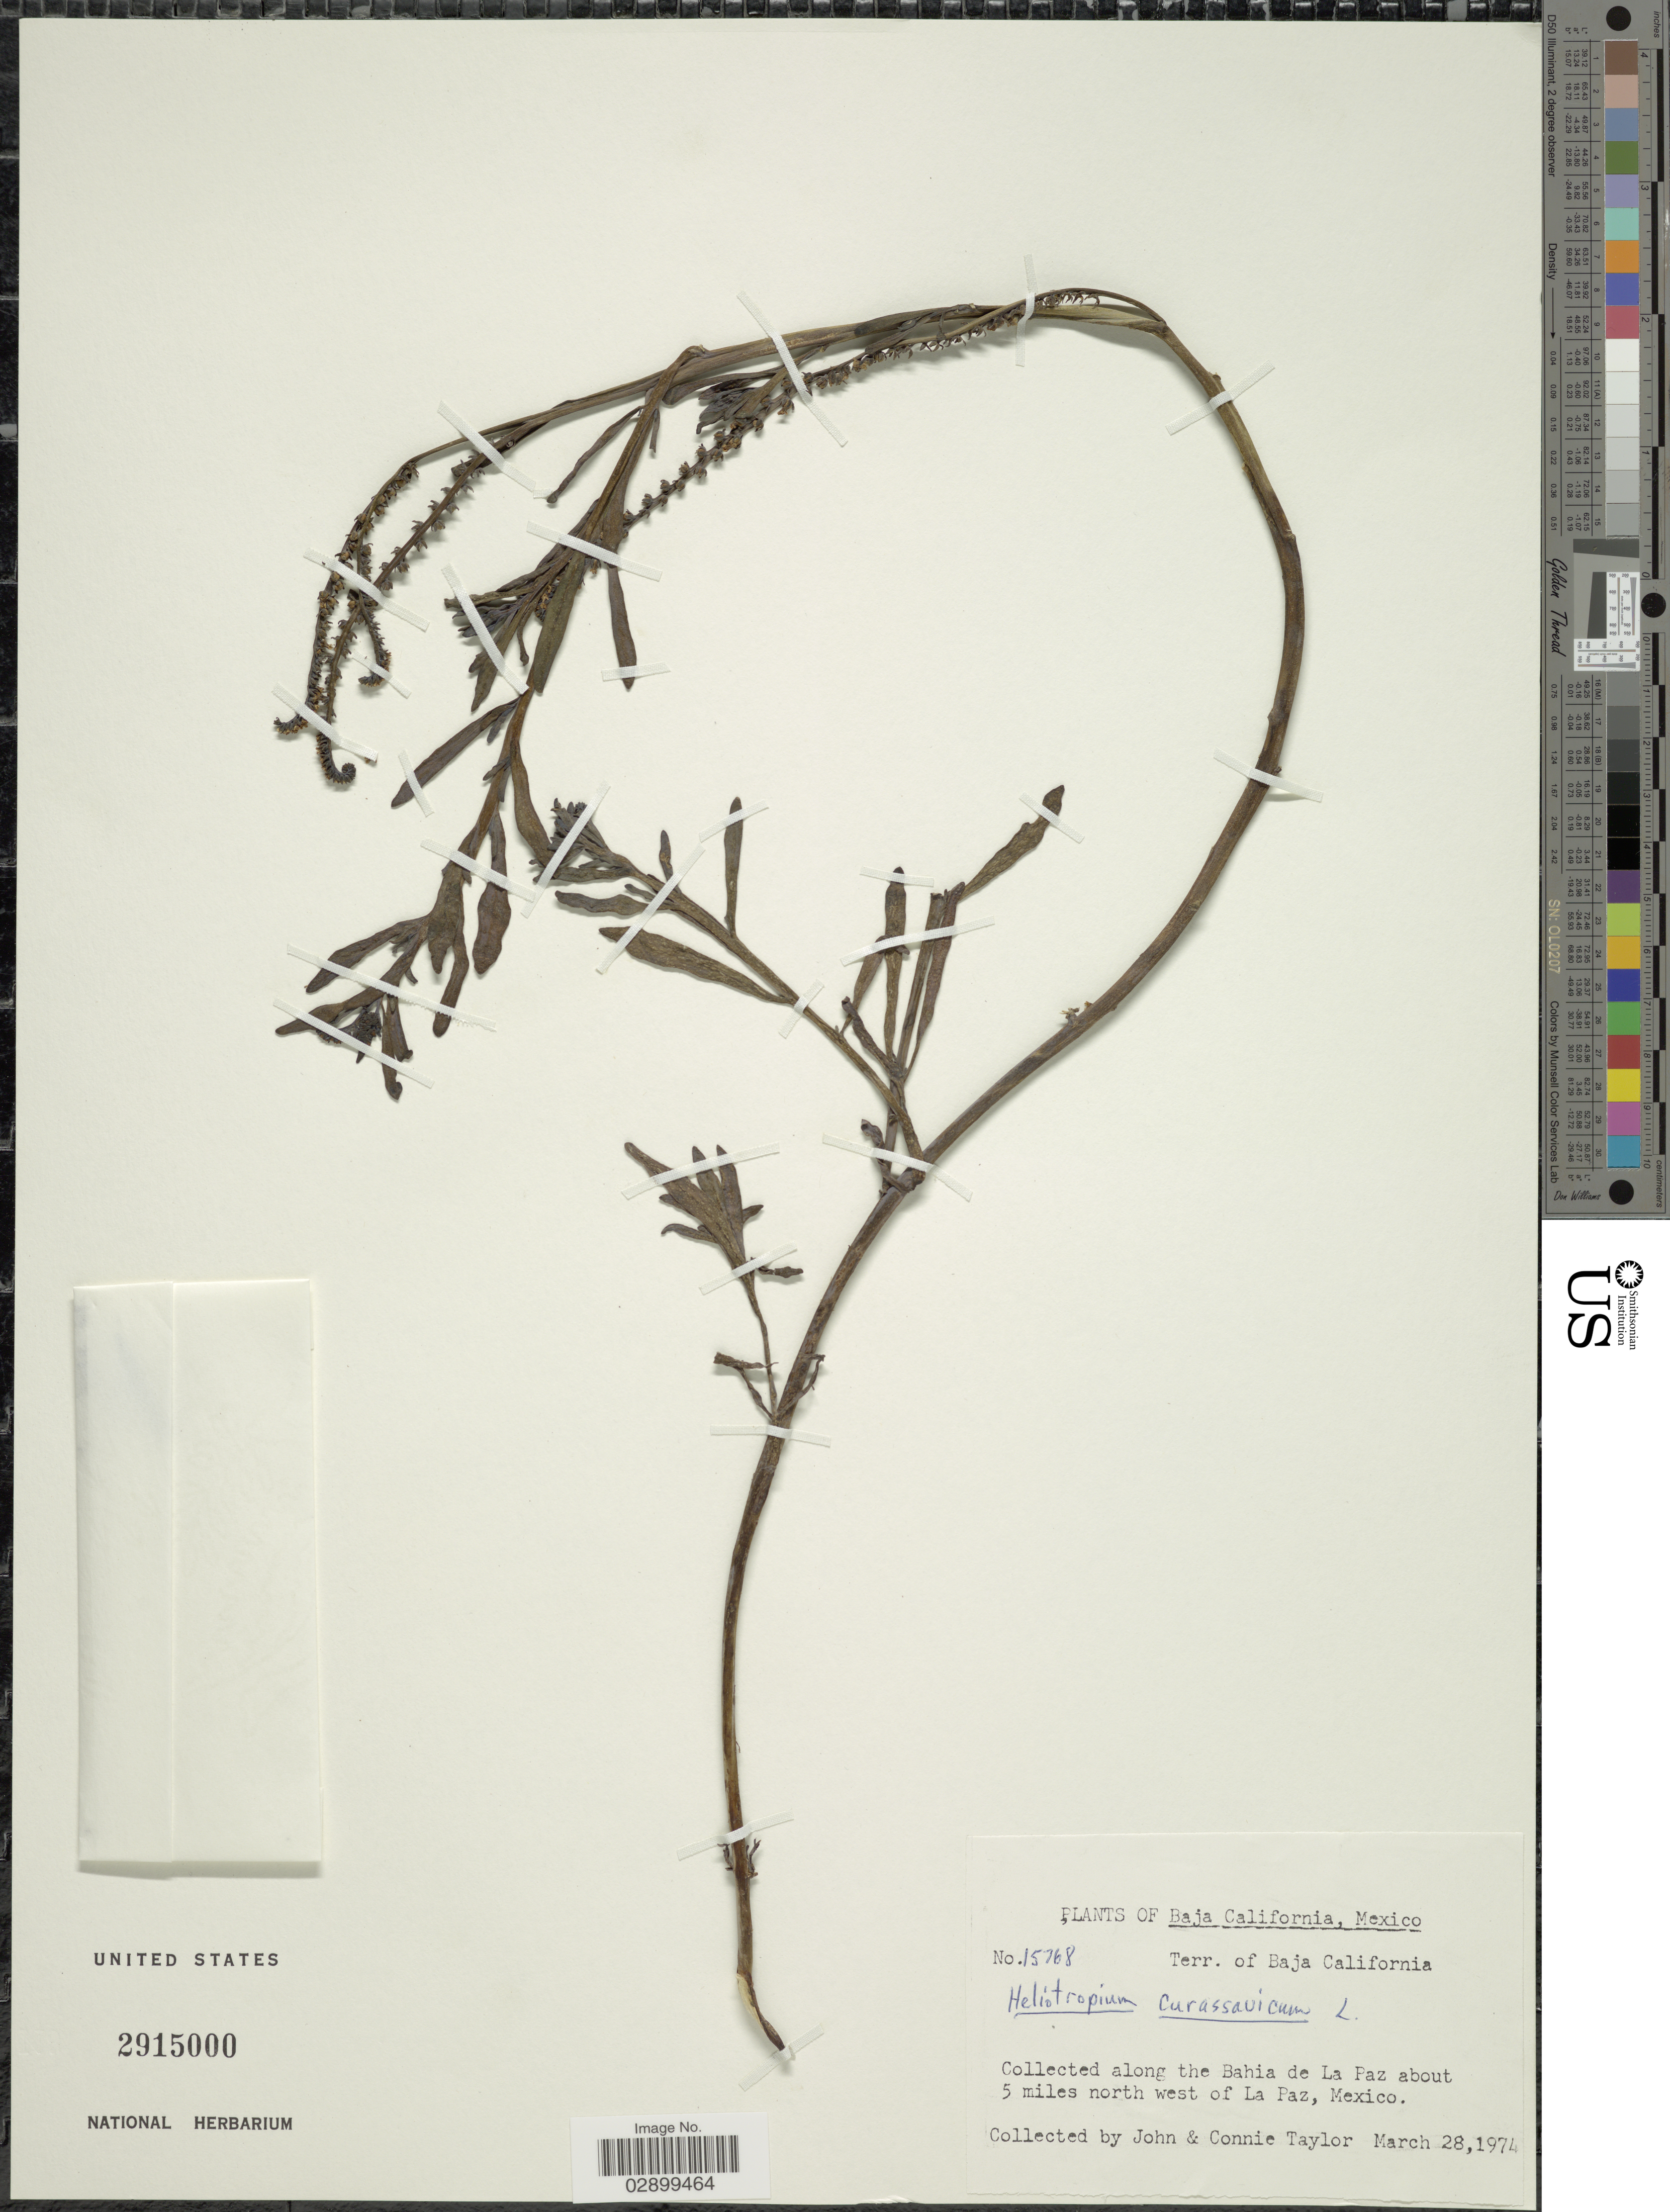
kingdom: Plantae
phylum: Tracheophyta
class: Magnoliopsida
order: Boraginales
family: Heliotropiaceae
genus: Heliotropium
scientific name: Heliotropium curassavicum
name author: L.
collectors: J. Taylor & C. Taylor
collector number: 15768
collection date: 1974-03-28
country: Mexico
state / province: Baja California Sur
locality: Terr. of Baja California. Collected along the Bahia de La Paz about 5 miles north west of La Paz.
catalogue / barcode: US 2915000